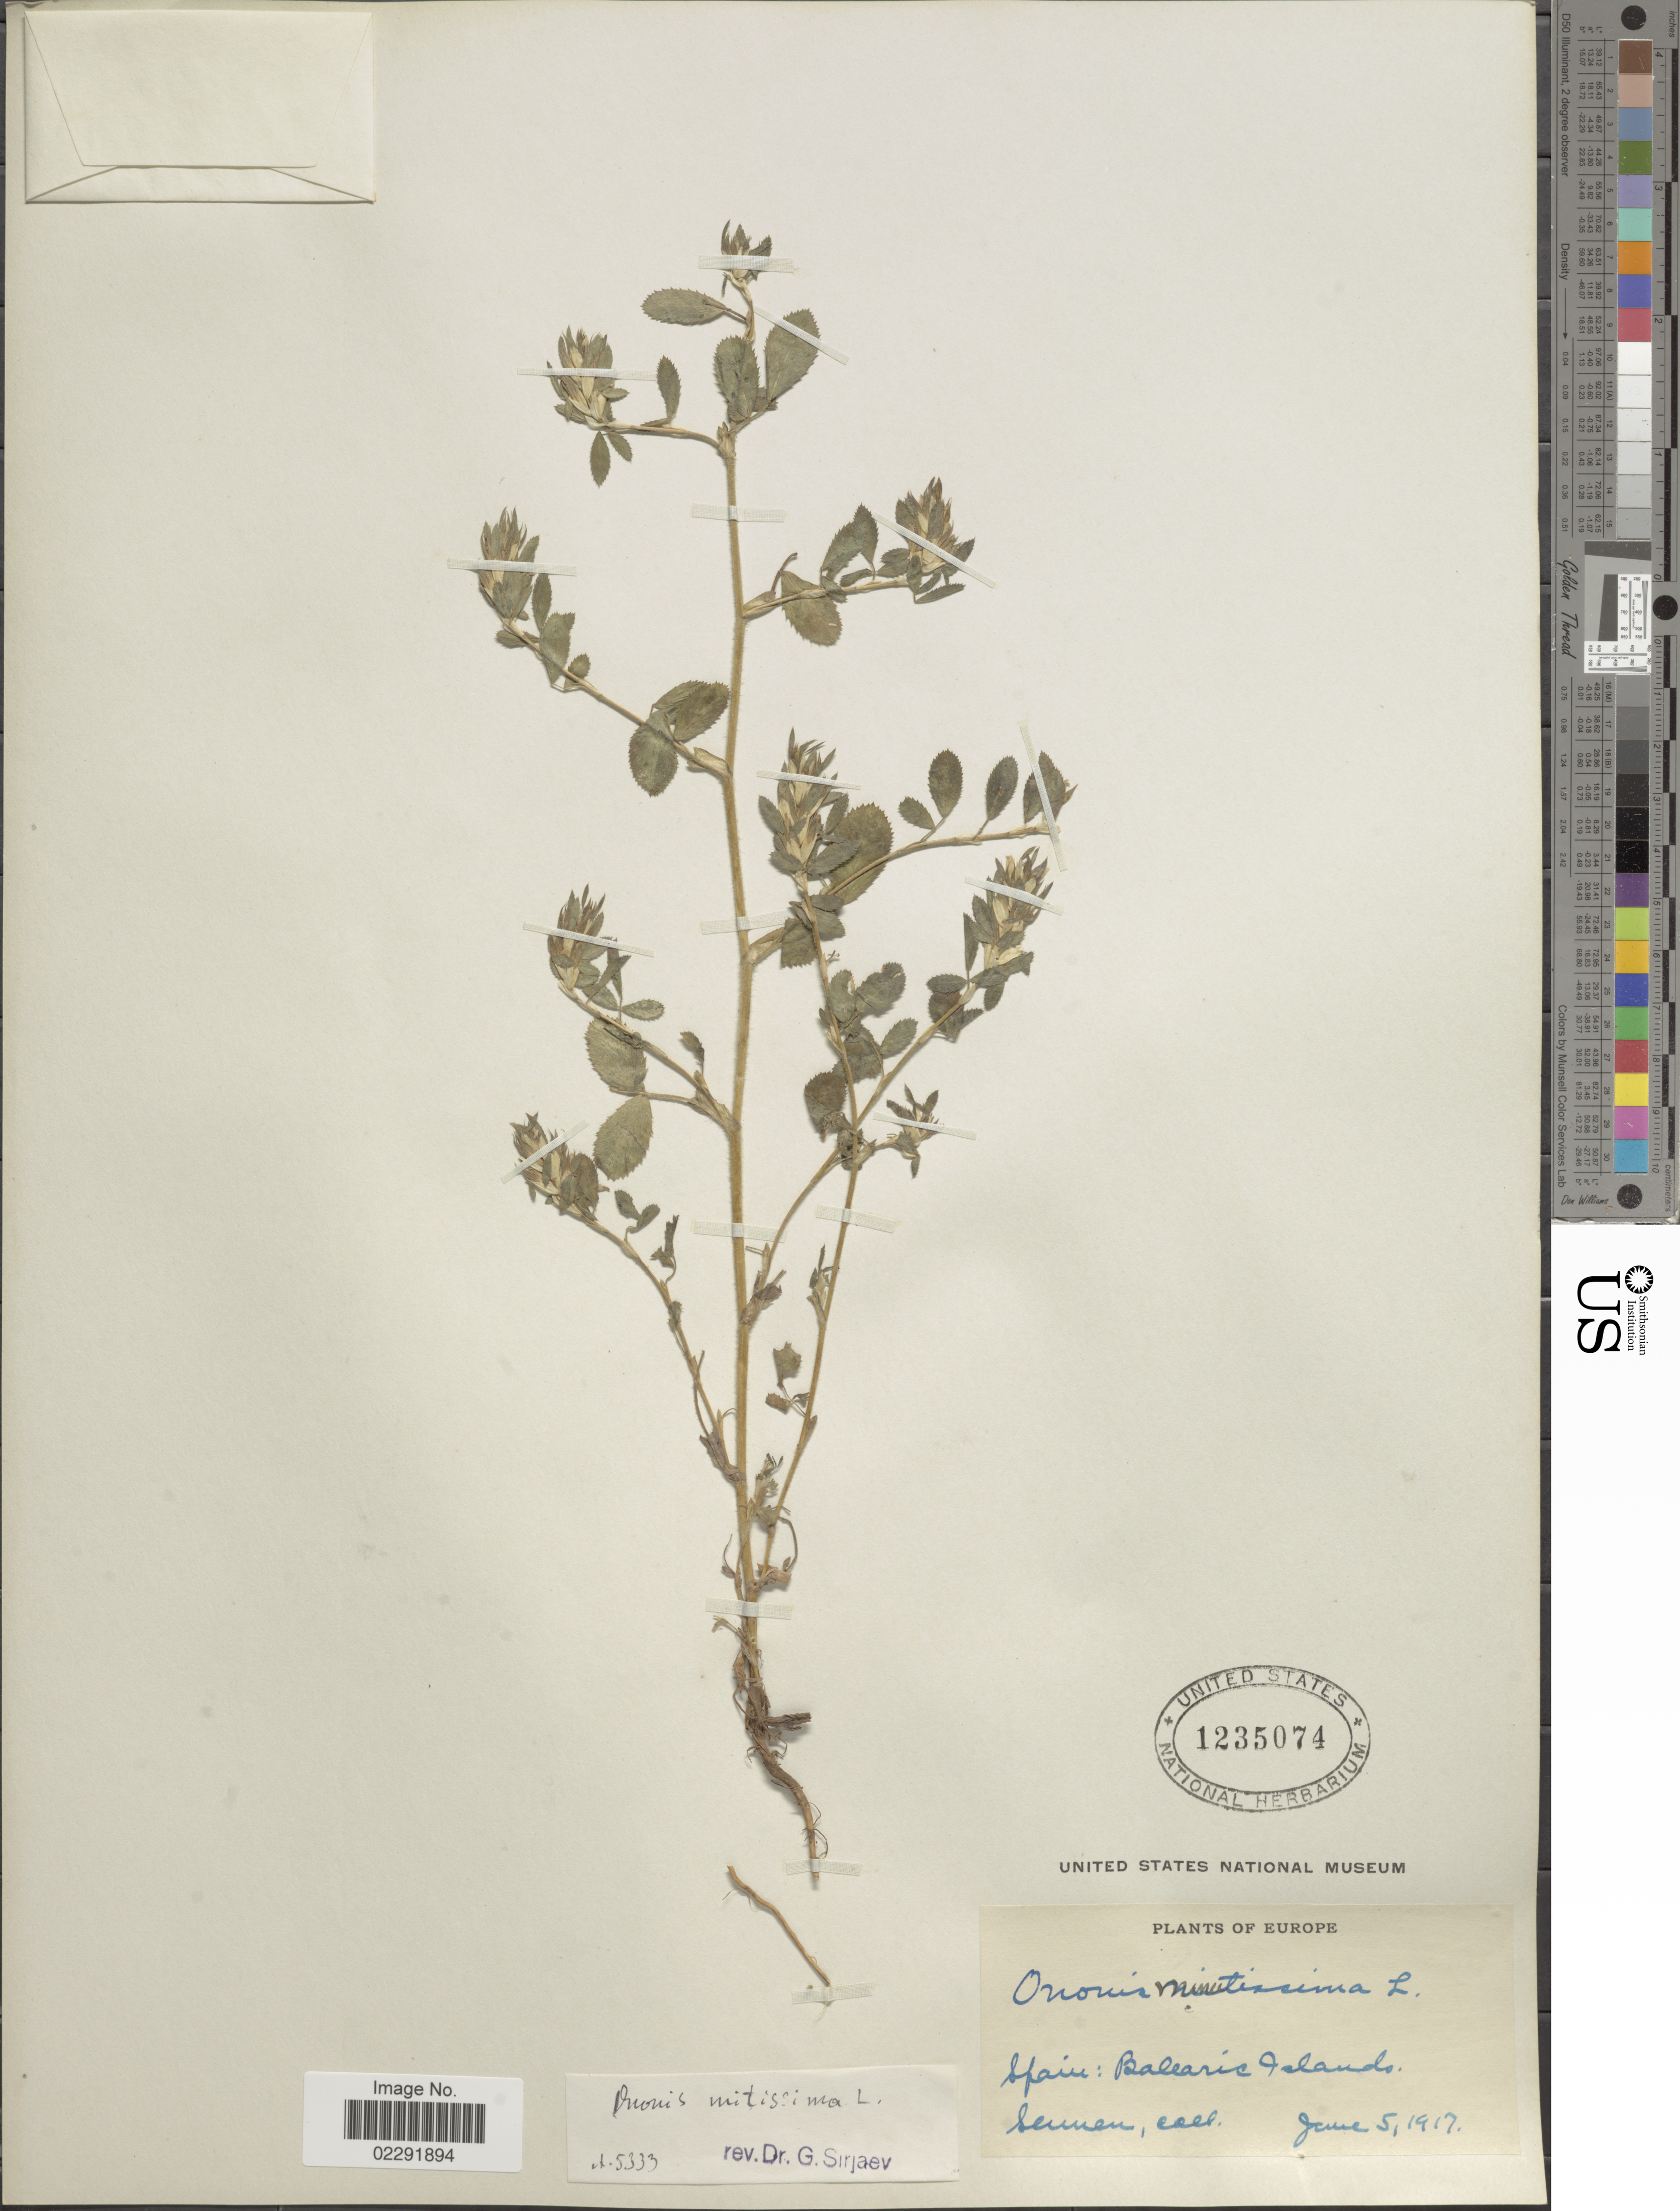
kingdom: Plantae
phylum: Tracheophyta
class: Magnoliopsida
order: Fabales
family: Fabaceae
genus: Ononis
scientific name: Ononis minutissima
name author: L.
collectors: E. Sennen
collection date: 1917-06-05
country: Spain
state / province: Islas Baleares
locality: Balearis Islands.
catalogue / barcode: US 1235074